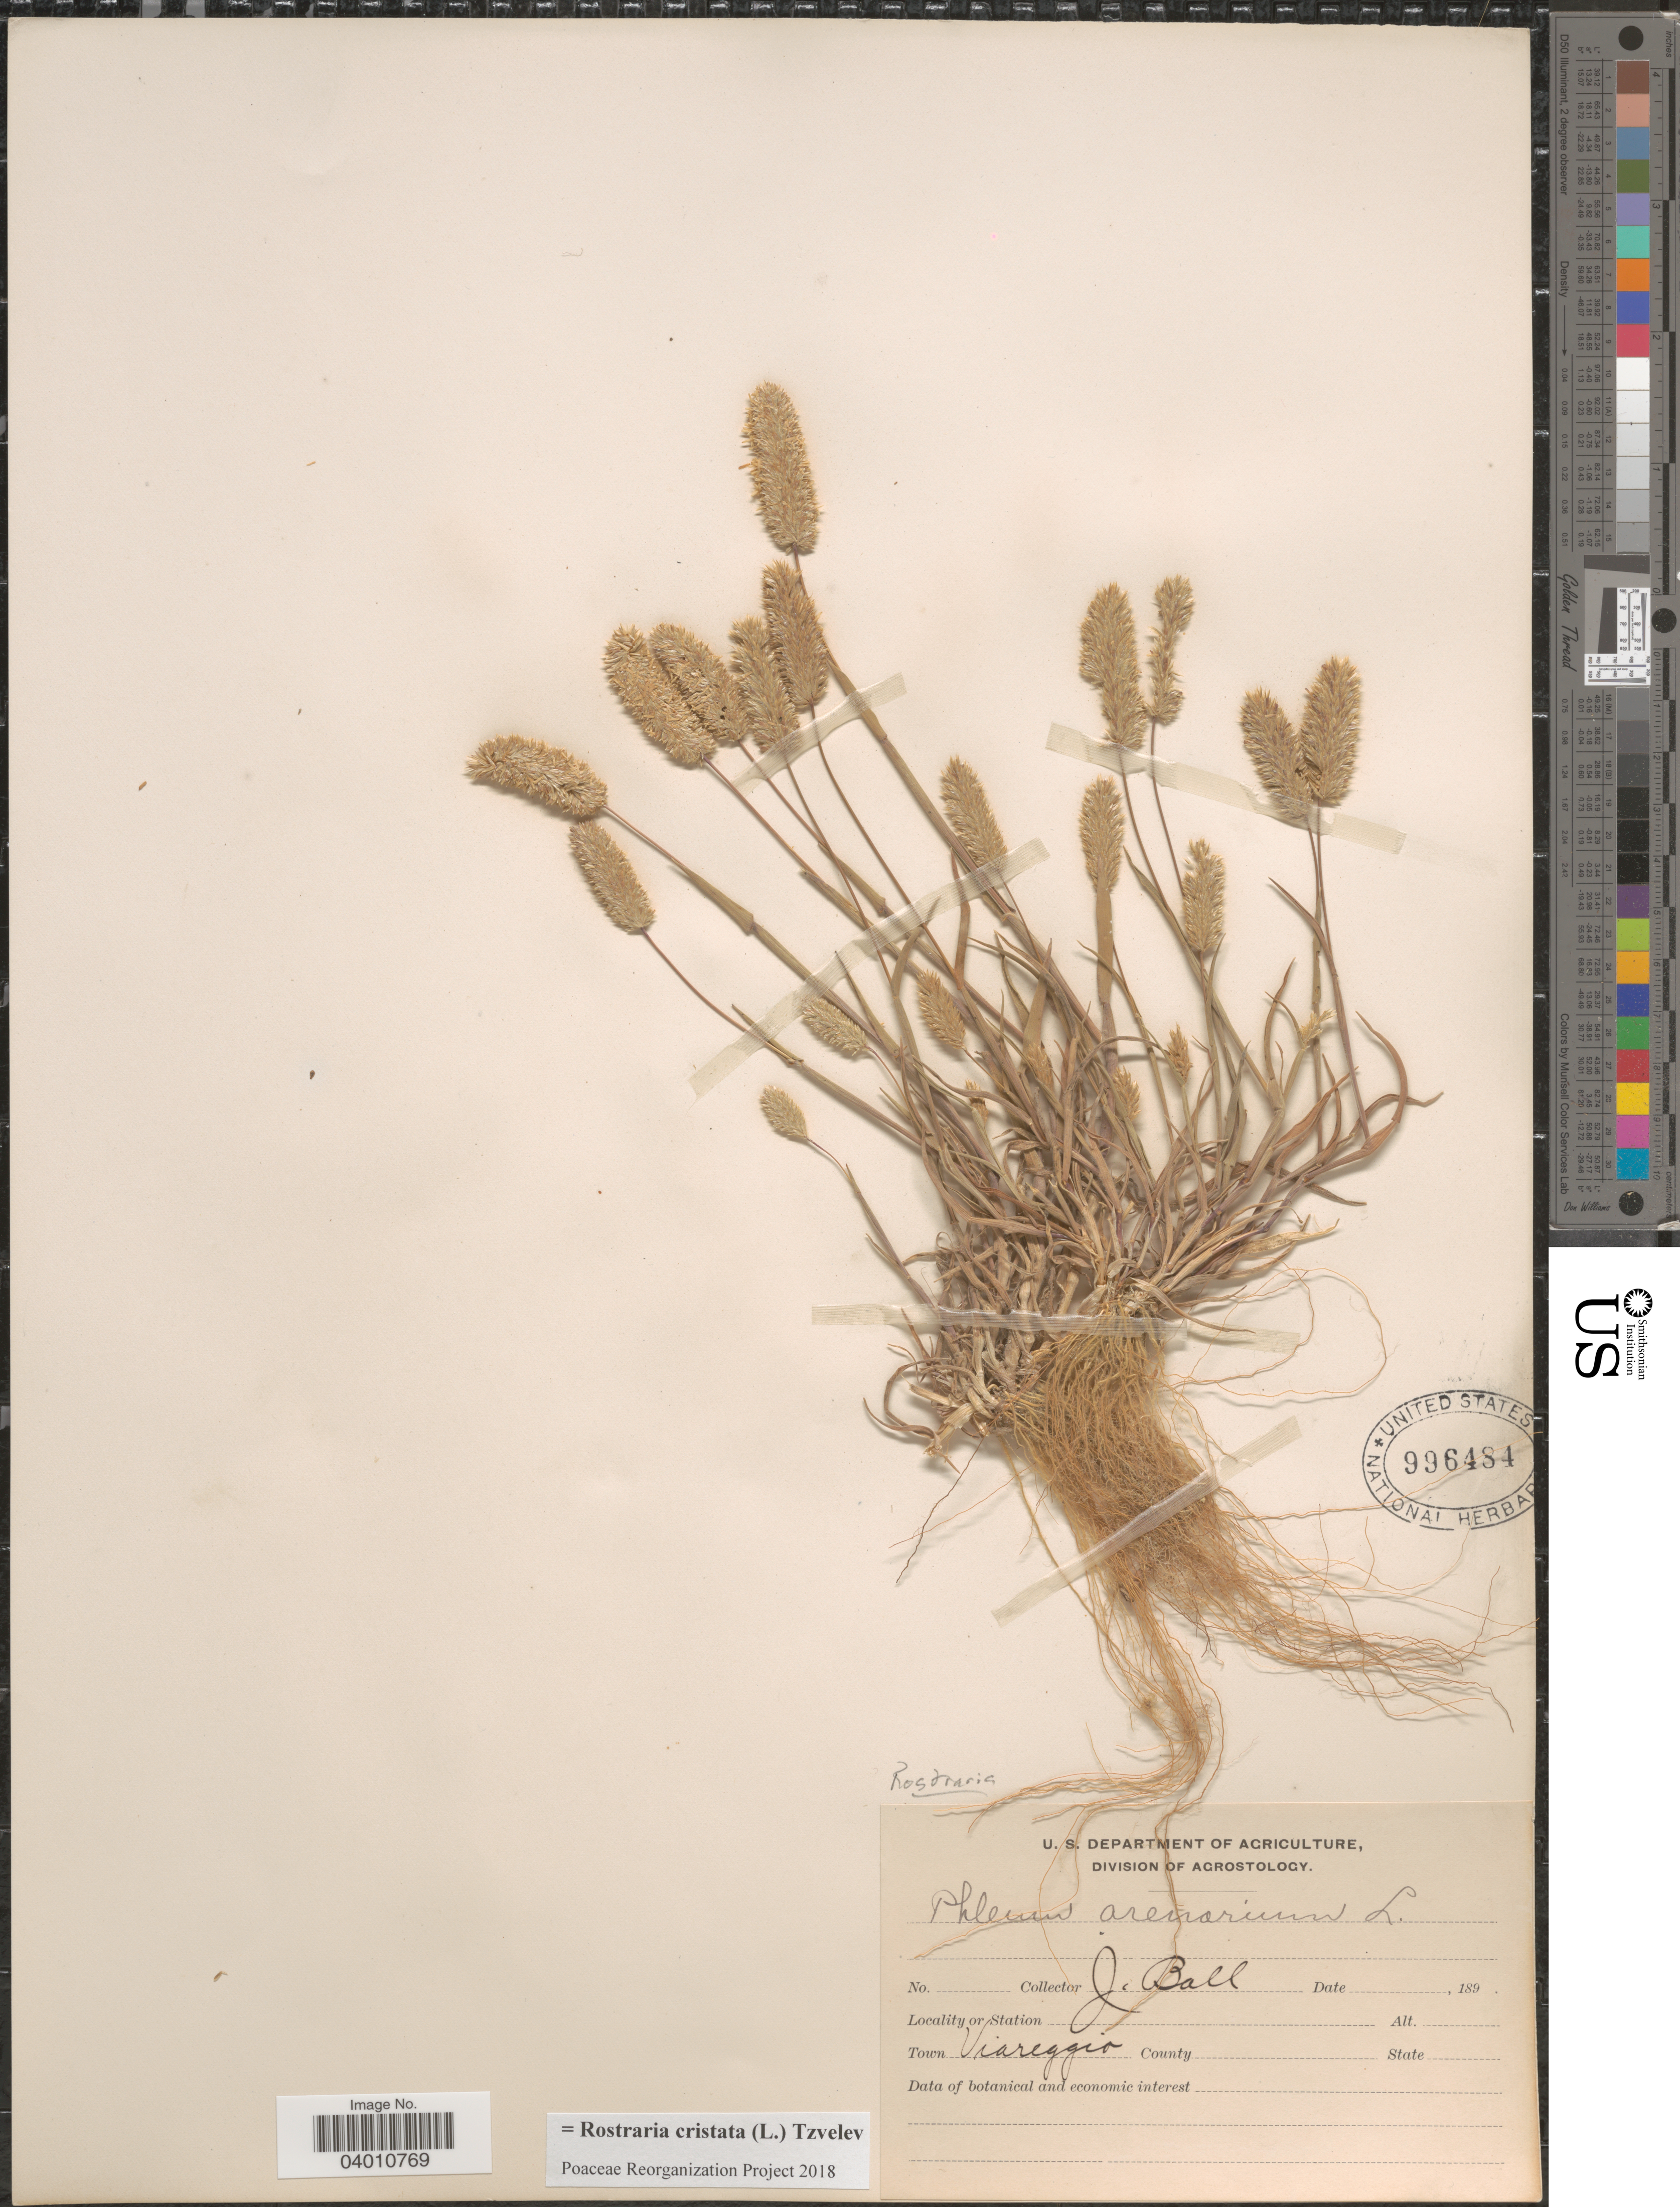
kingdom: Plantae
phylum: Tracheophyta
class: Liliopsida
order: Poales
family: Poaceae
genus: Rostraria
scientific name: Rostraria cristata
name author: (L.) Tzvelev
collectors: J. Ball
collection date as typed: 189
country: Italy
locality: Town Viareggio.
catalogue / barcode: US 996484